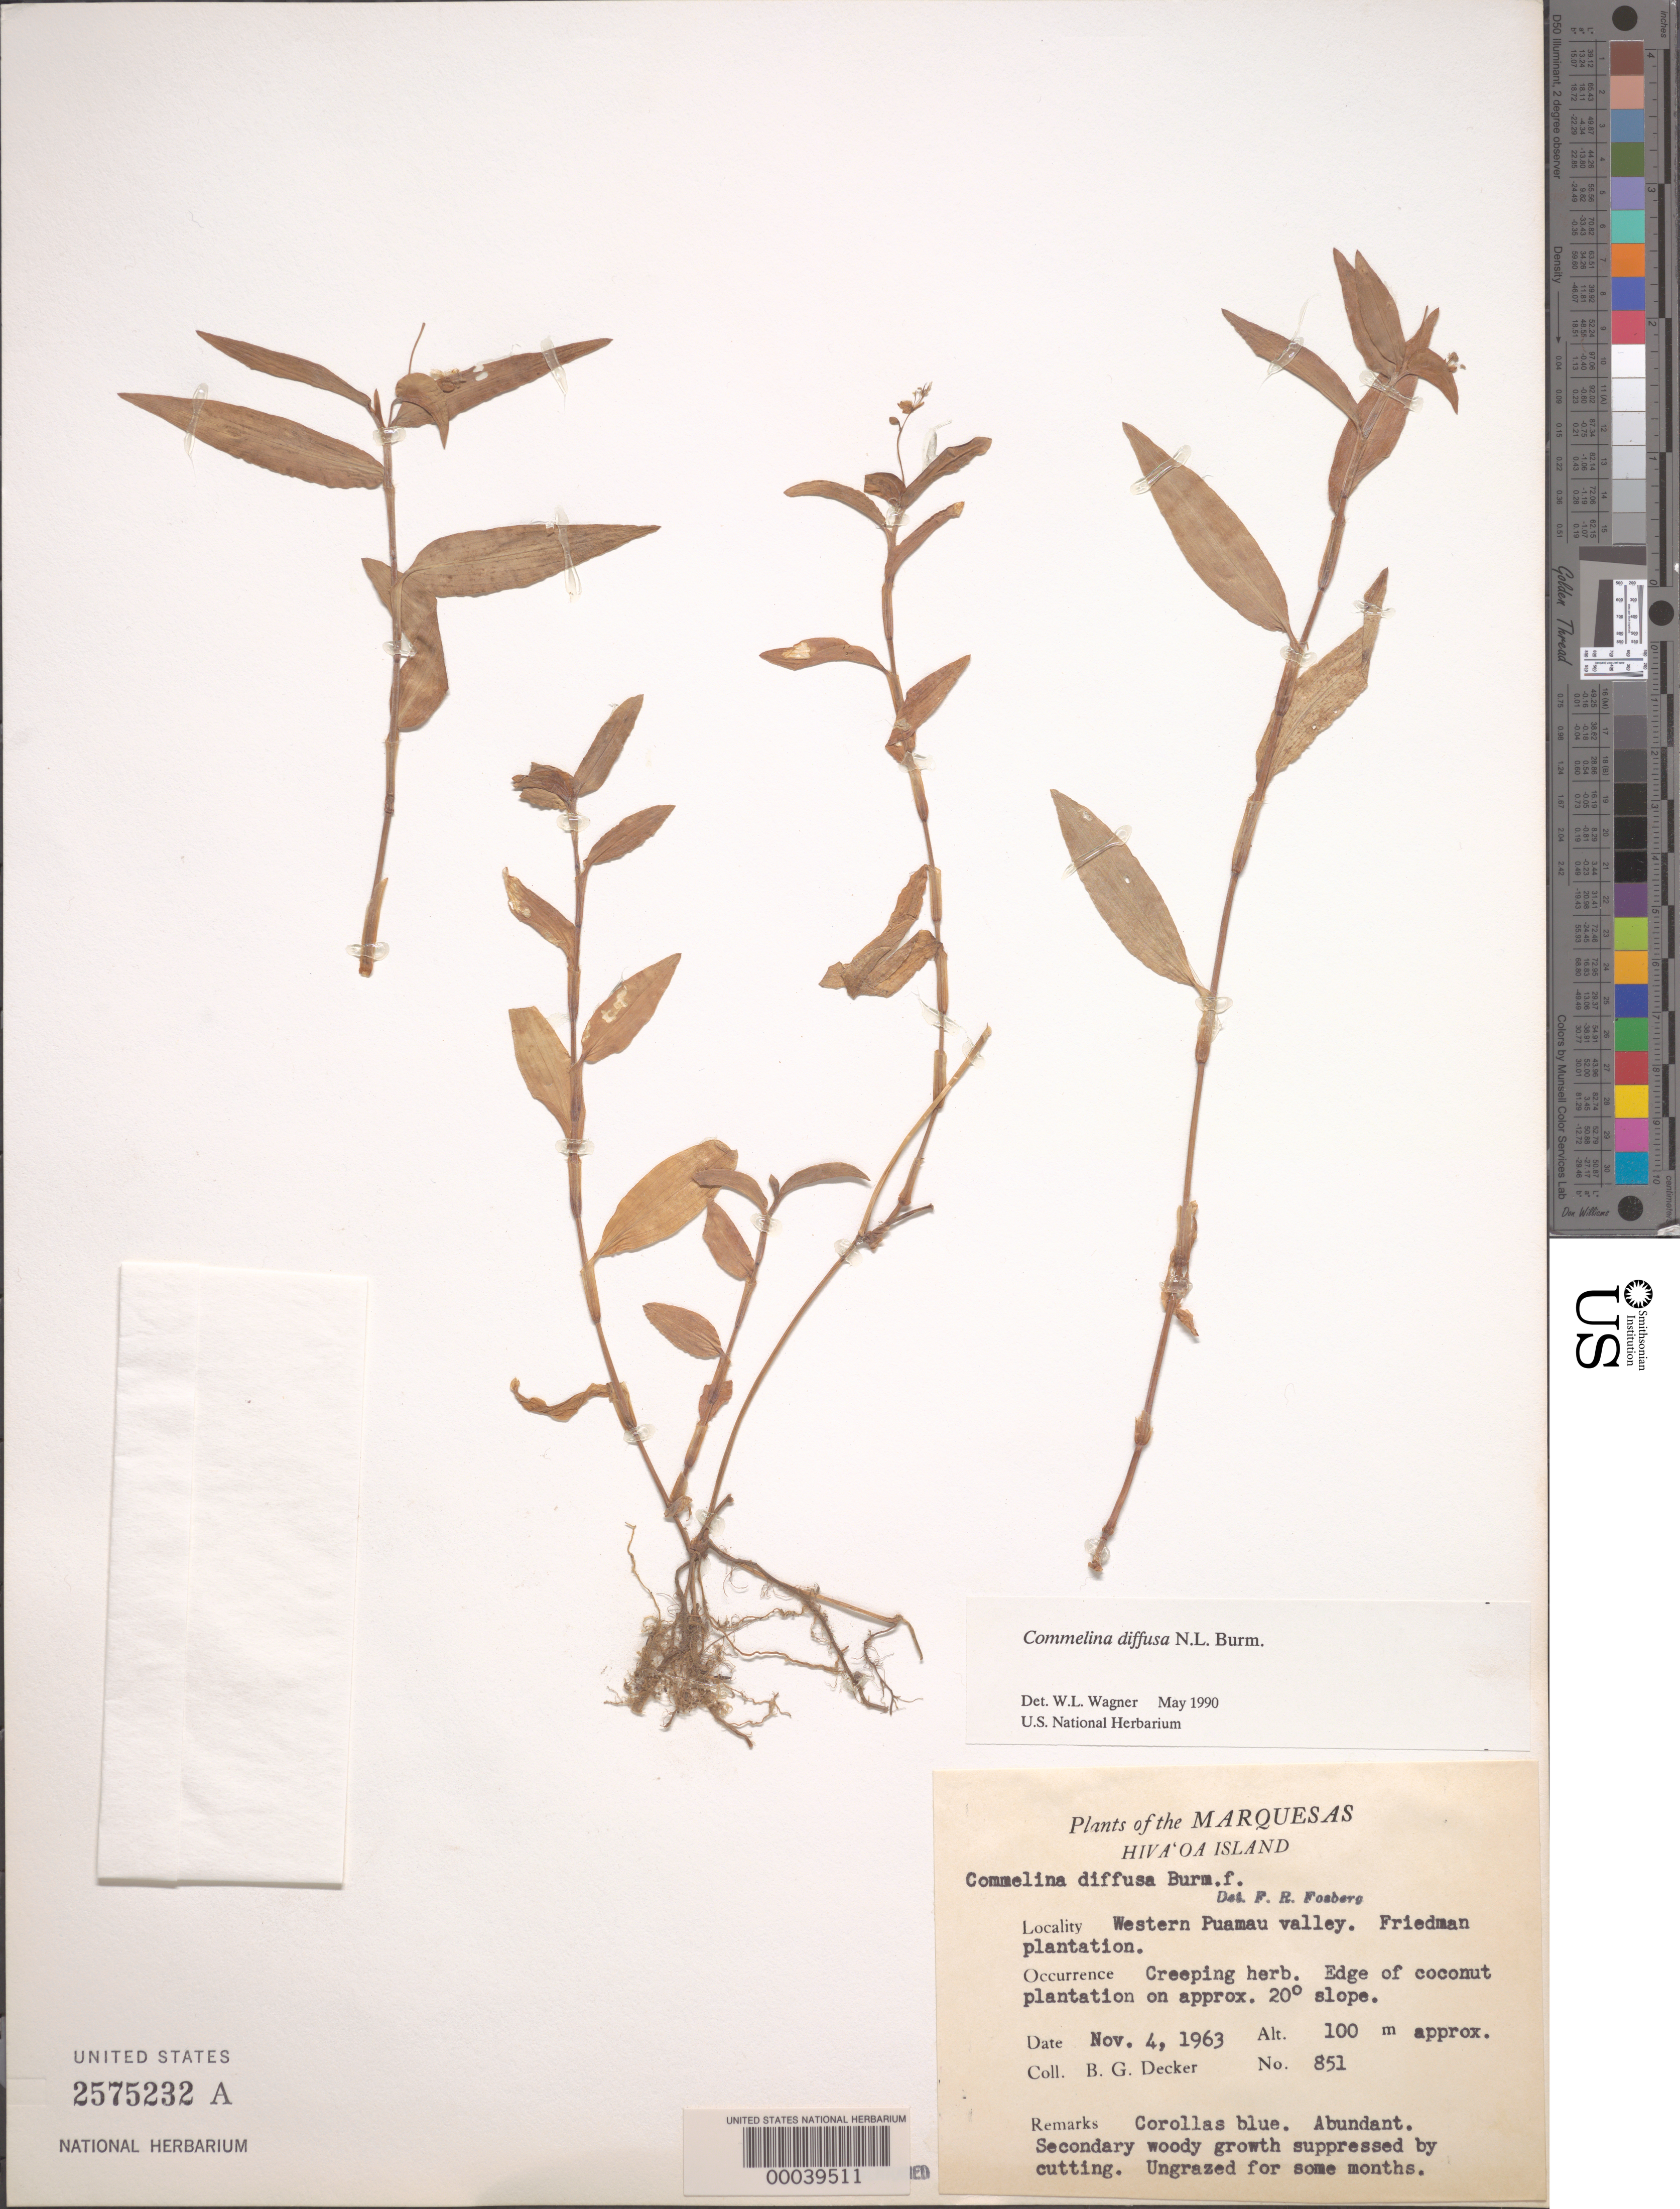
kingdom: Plantae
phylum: Tracheophyta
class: Liliopsida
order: Commelinales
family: Commelinaceae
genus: Commelina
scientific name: Commelina diffusa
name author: Burm. f.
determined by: Wagner, W. L., (BOT), Smithsonian Institution - National Museum of Natural History (UNITED STATES)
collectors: B. G. Decker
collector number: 851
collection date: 1963-11-04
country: French Polynesia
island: Hiva Oa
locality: W Puamau Valley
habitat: Friedman plantation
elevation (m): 100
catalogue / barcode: US 2575232A